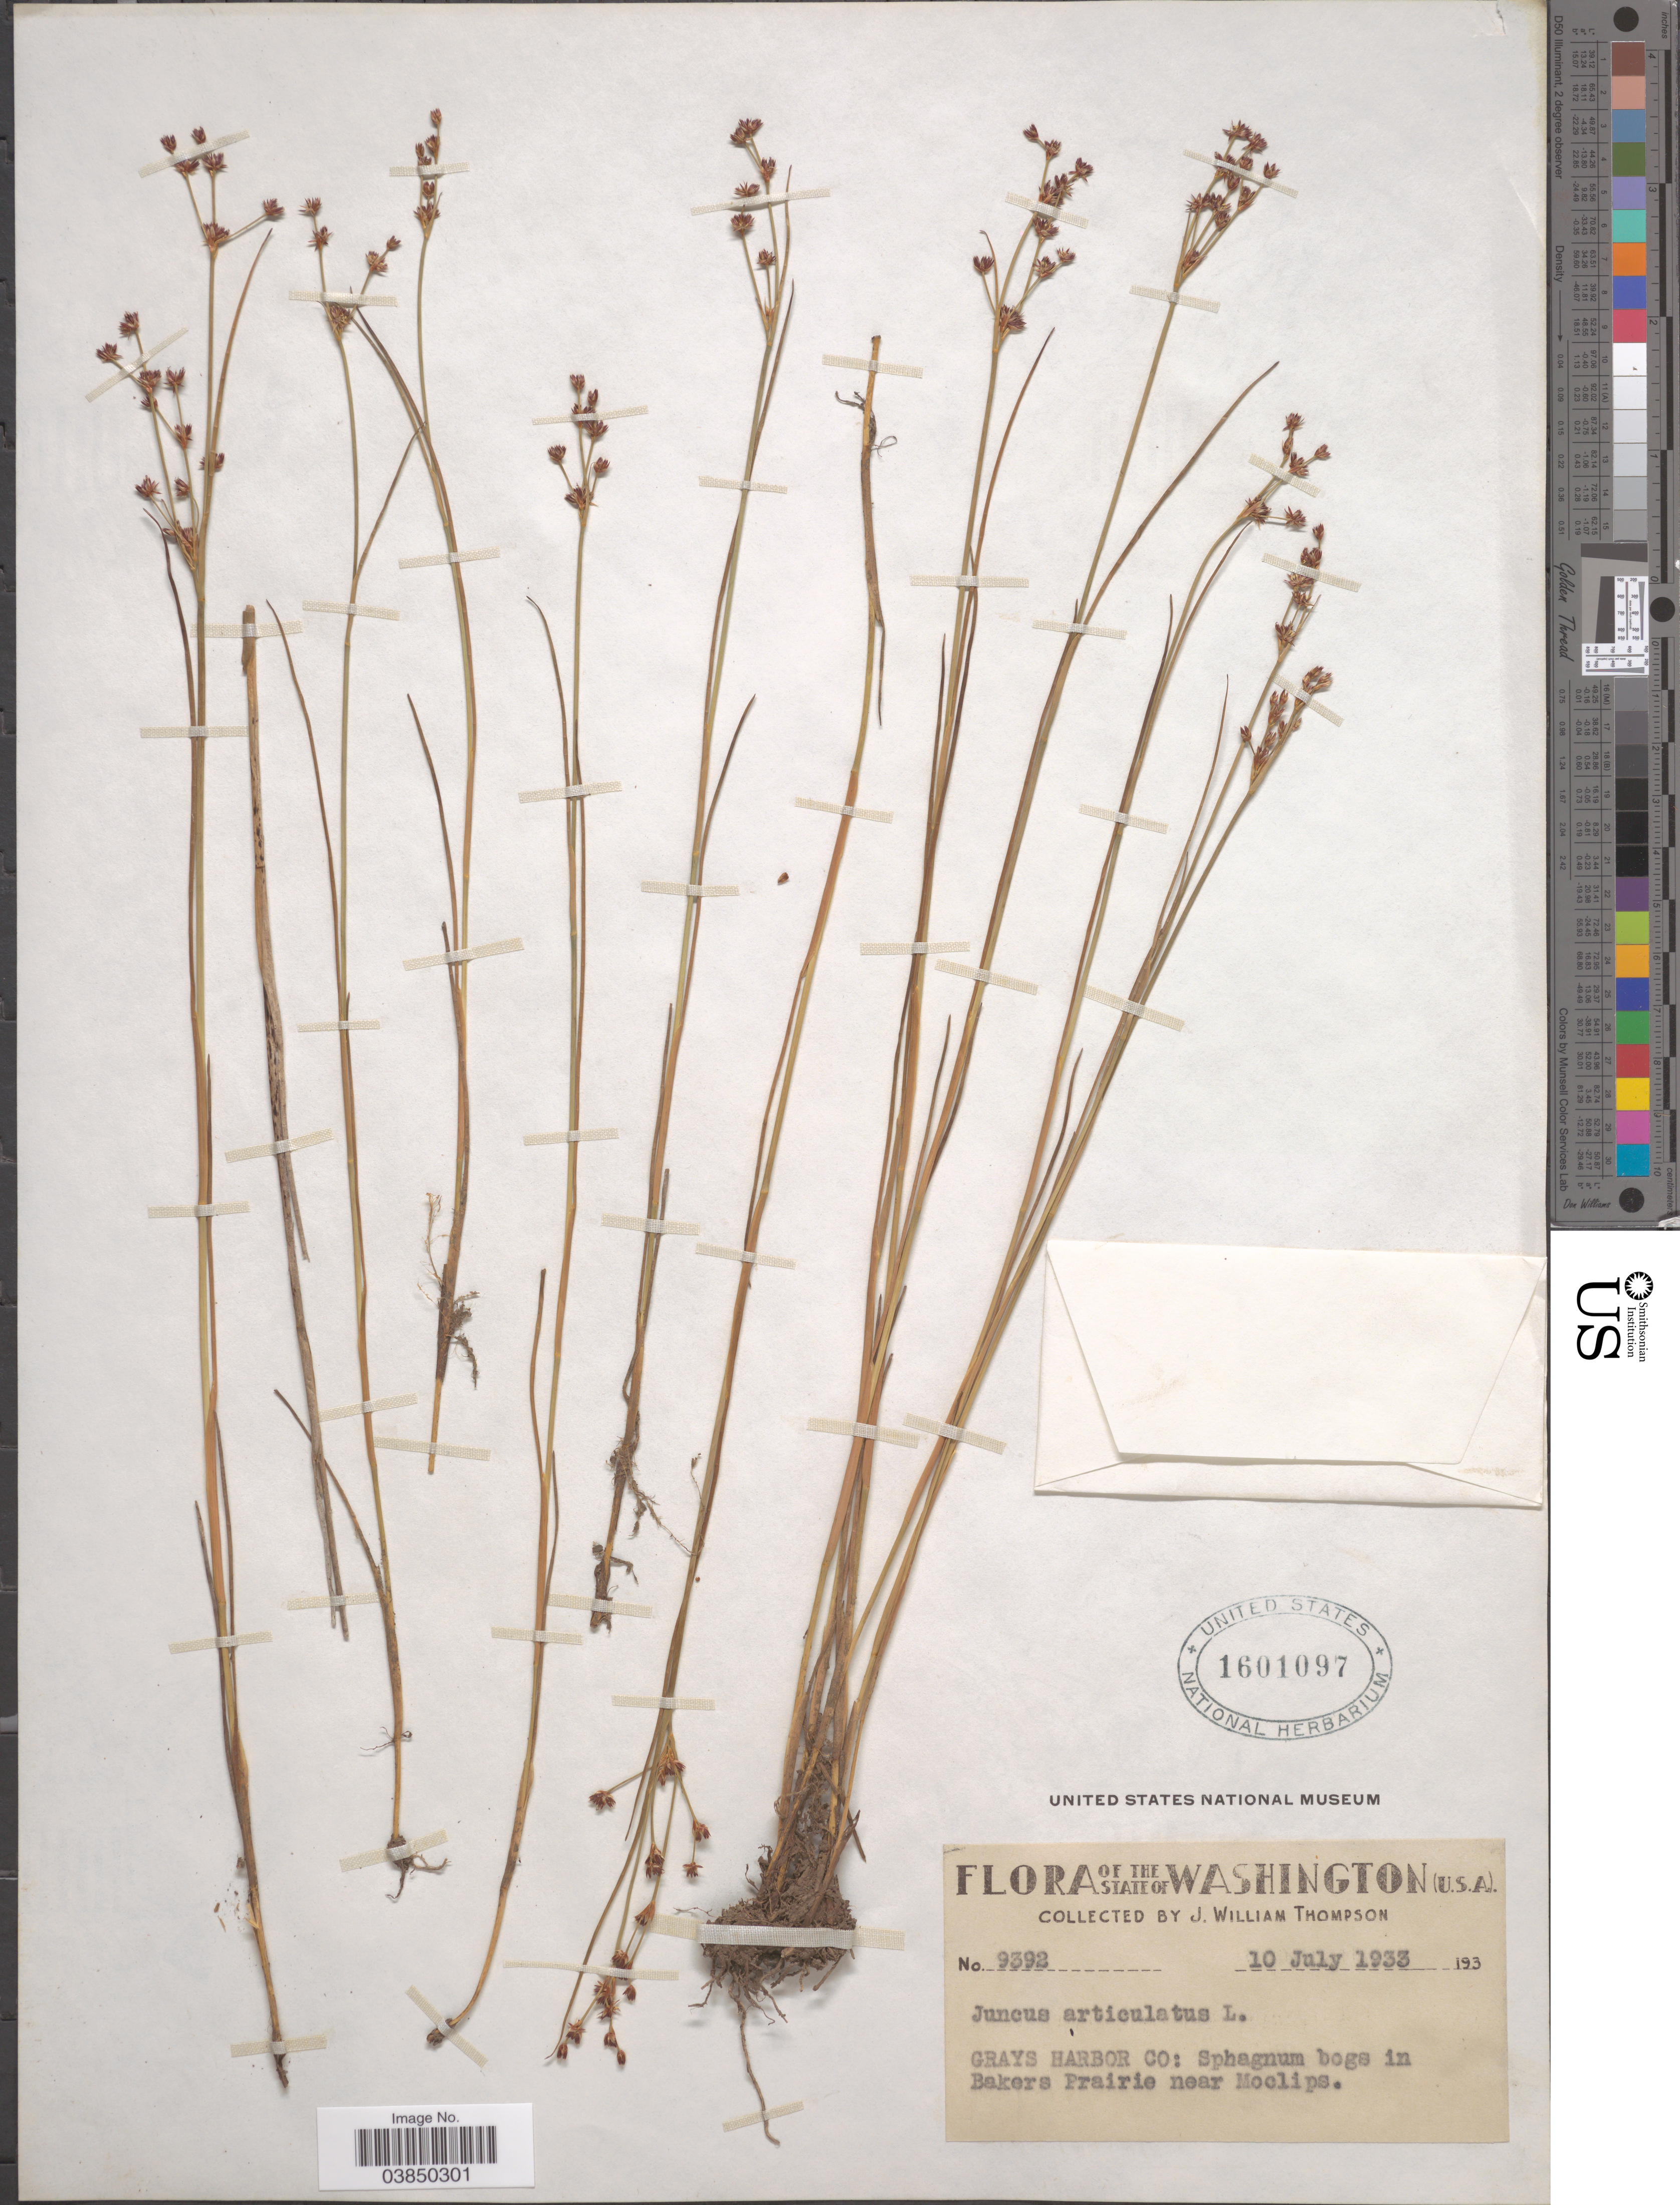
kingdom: Plantae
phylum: Tracheophyta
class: Liliopsida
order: Poales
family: Juncaceae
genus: Juncus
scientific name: Juncus articulatus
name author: L.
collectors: J. W. Thompson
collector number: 9392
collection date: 1933-07-10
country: United States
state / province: Washington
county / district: Grays Harbor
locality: Grays Harbor Co: Sphagnum bogs in Bakers Prairie near Moclips.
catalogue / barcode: US 1601097